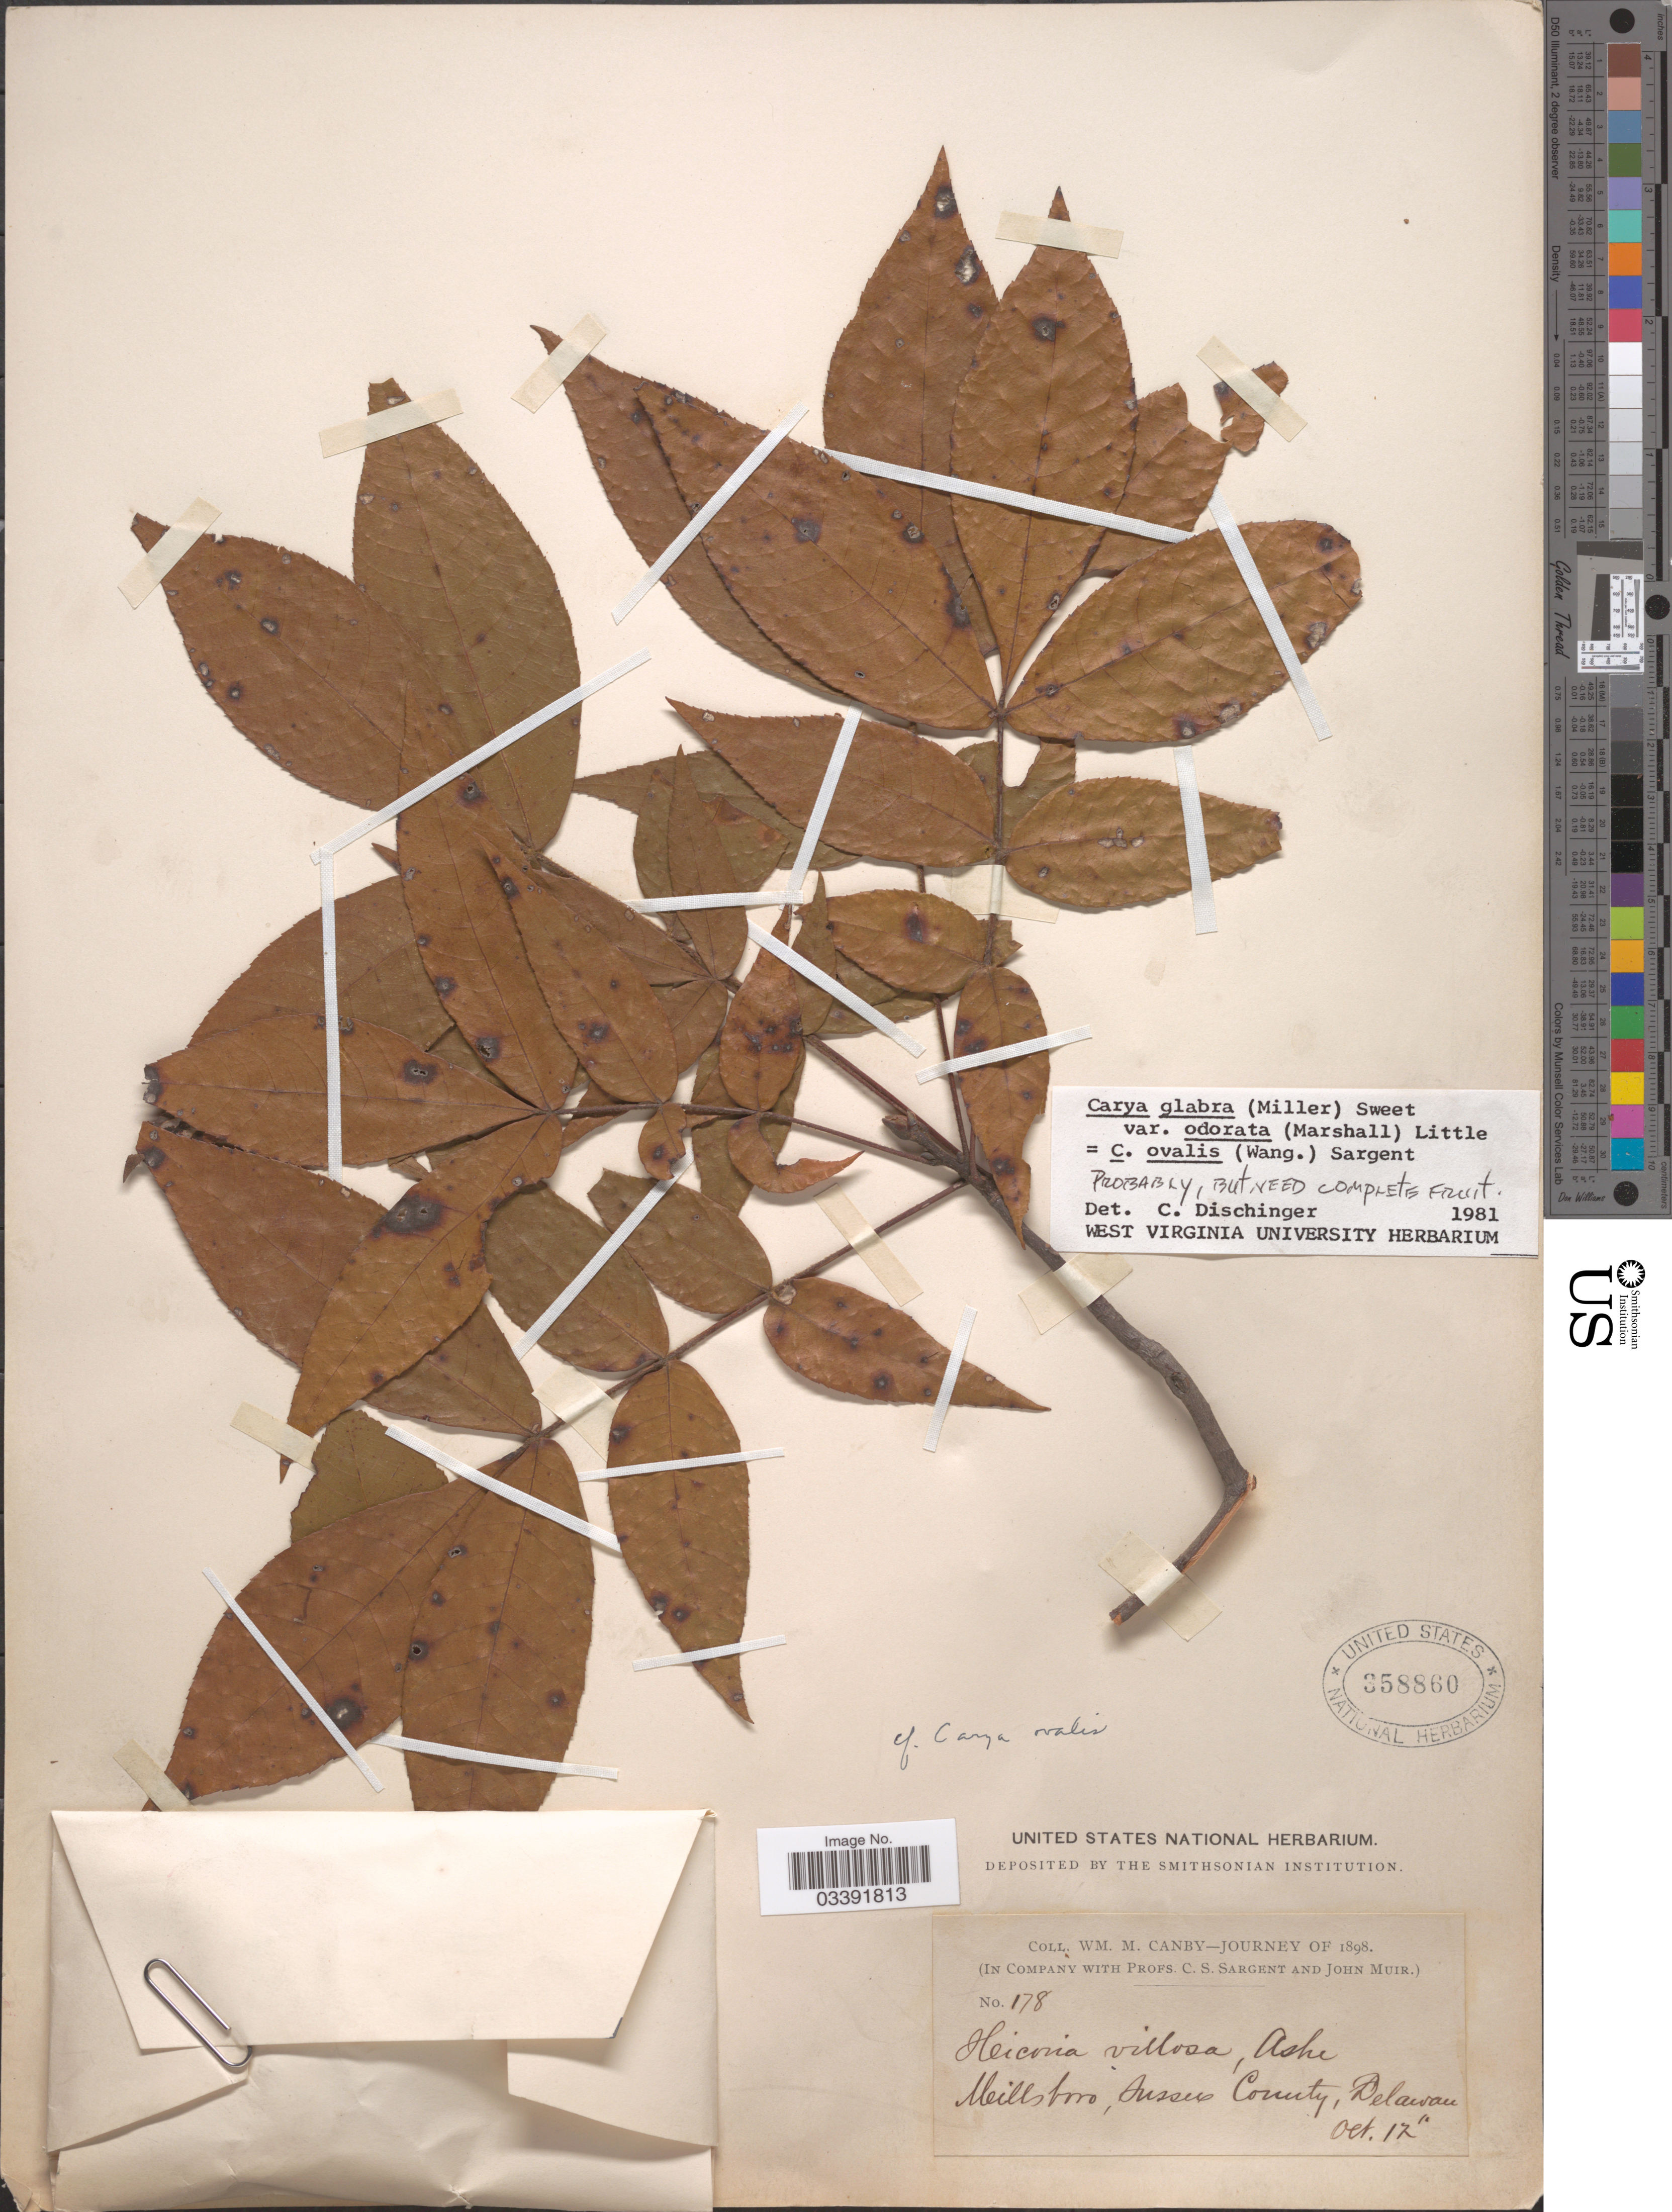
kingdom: Plantae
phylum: Tracheophyta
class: Magnoliopsida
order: Fagales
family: Juglandaceae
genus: Carya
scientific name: Carya glabra var. odorata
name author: (Marshall) Little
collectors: W. M. Canby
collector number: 178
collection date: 1898-10-12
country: United States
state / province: Delaware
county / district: Sussex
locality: Millsboro, Sussex County.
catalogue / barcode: US 358860